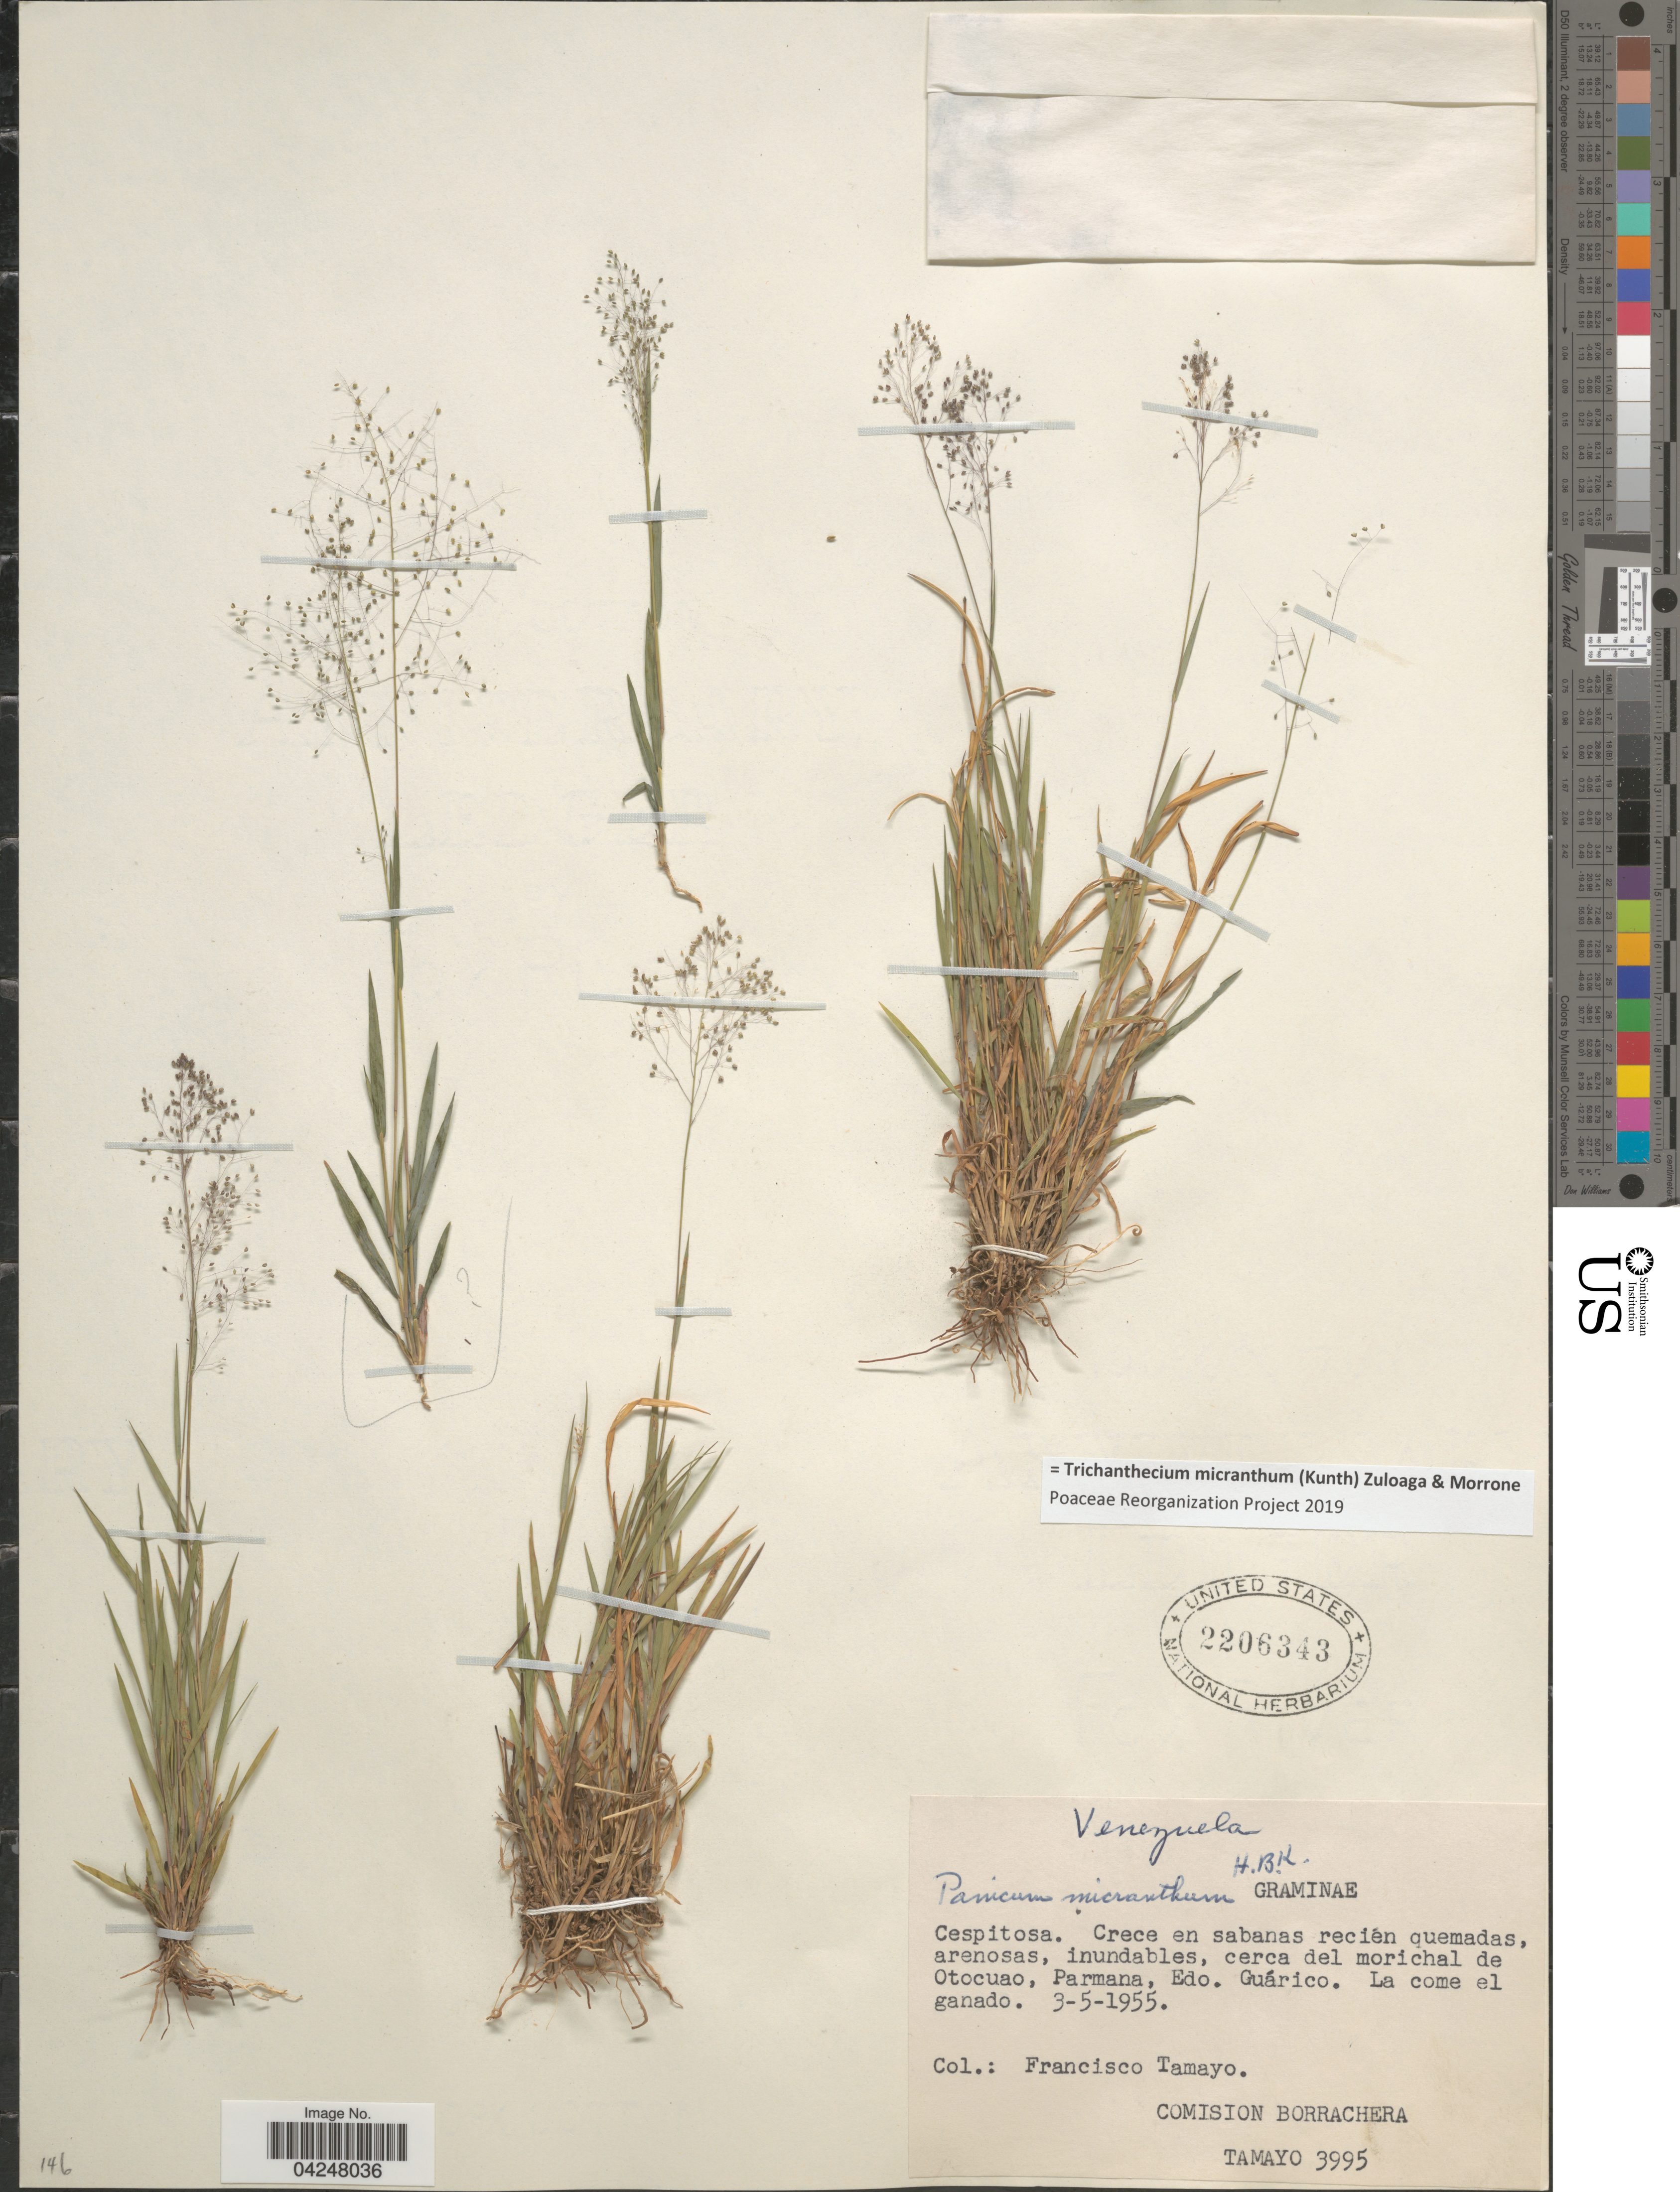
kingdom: Plantae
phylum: Tracheophyta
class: Liliopsida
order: Poales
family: Poaceae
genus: Trichanthecium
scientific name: Trichanthecium micranthum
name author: (Kunth) Zuloaga & Morrone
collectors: F. Tamayo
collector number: Tamayo 3995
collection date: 1955-05-03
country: Venezuela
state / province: Guarico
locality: Cespitosa. Crece en sabanas recién quemadas, arenosas, inundables, cerca del morichal de Otocuao, Parmana.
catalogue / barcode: US 2206343